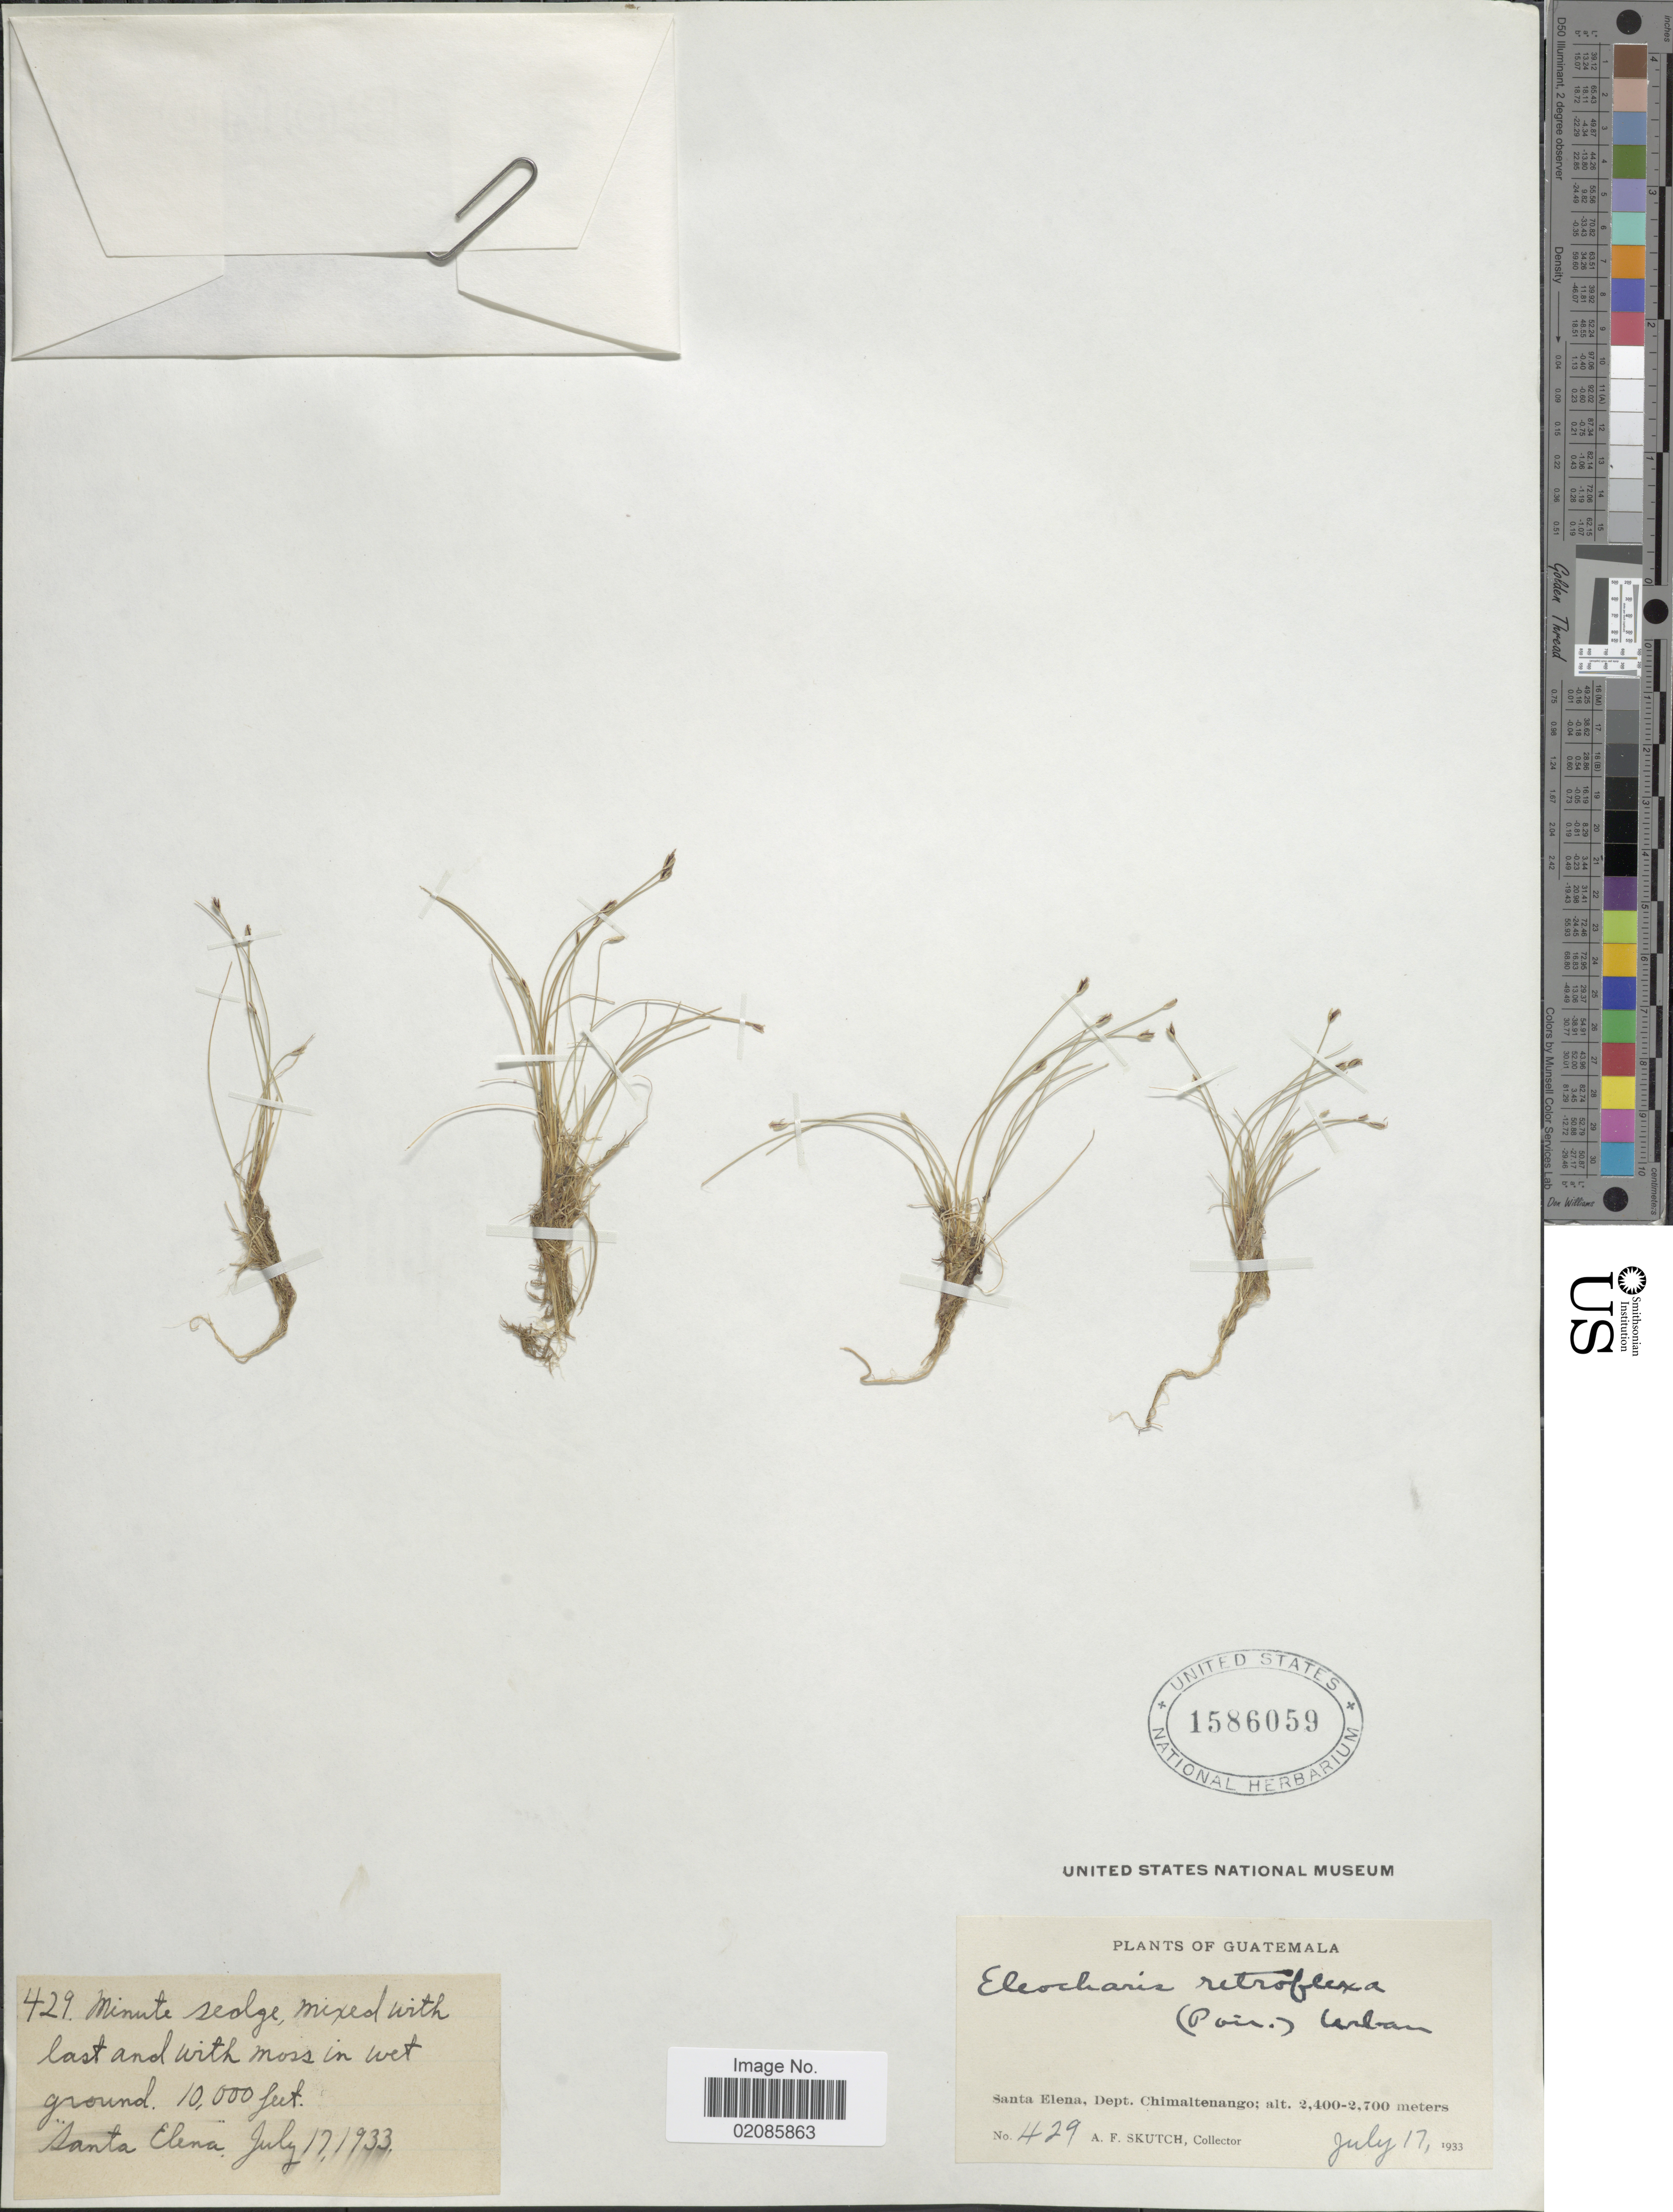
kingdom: Plantae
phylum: Tracheophyta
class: Liliopsida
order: Poales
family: Cyperaceae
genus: Eleocharis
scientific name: Eleocharis retroflexa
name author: (Poir.) Urb.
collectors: A. F. Skutch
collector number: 429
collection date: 1933-07-17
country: Guatemala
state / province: Chimaltenango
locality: Santa Elena, Dept. Chimaltenango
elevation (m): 2400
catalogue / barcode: US 1586059